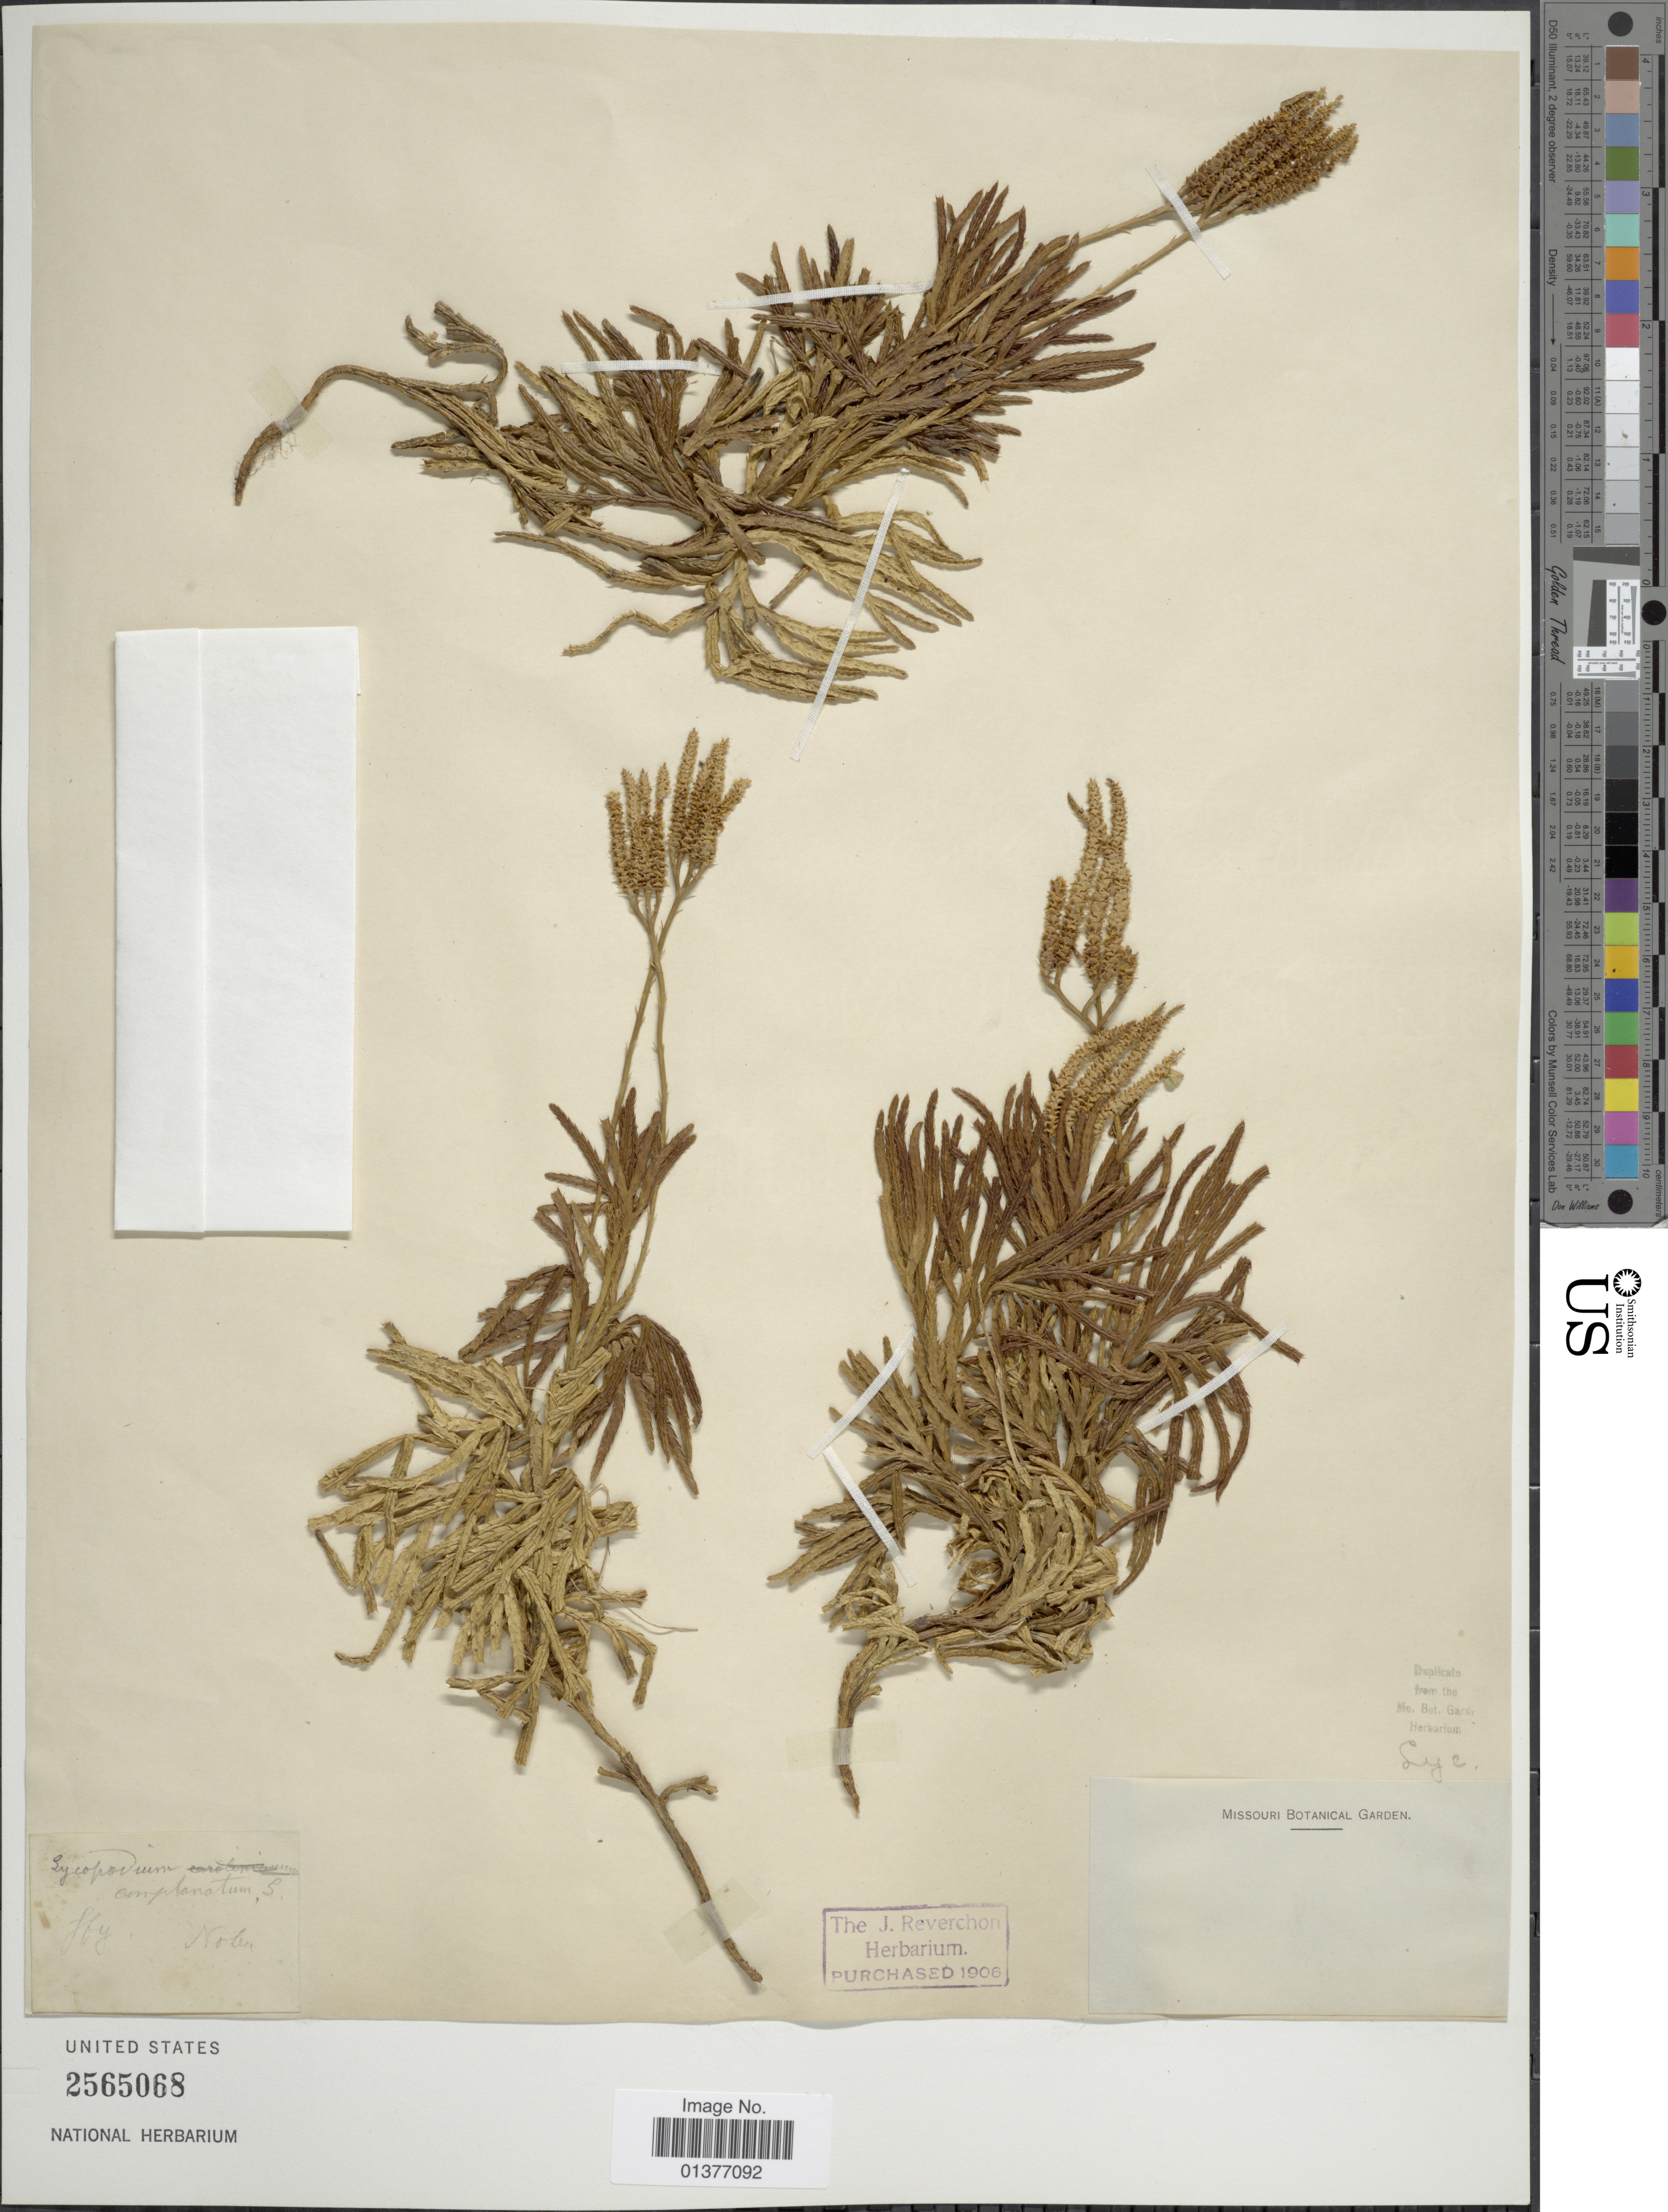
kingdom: Plantae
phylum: Tracheophyta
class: Lycopodiopsida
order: Lycopodiales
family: Lycopodiaceae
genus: Diphasiastrum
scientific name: Diphasiastrum complanatum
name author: (L.) Holub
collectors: Nobn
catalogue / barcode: US 2565068